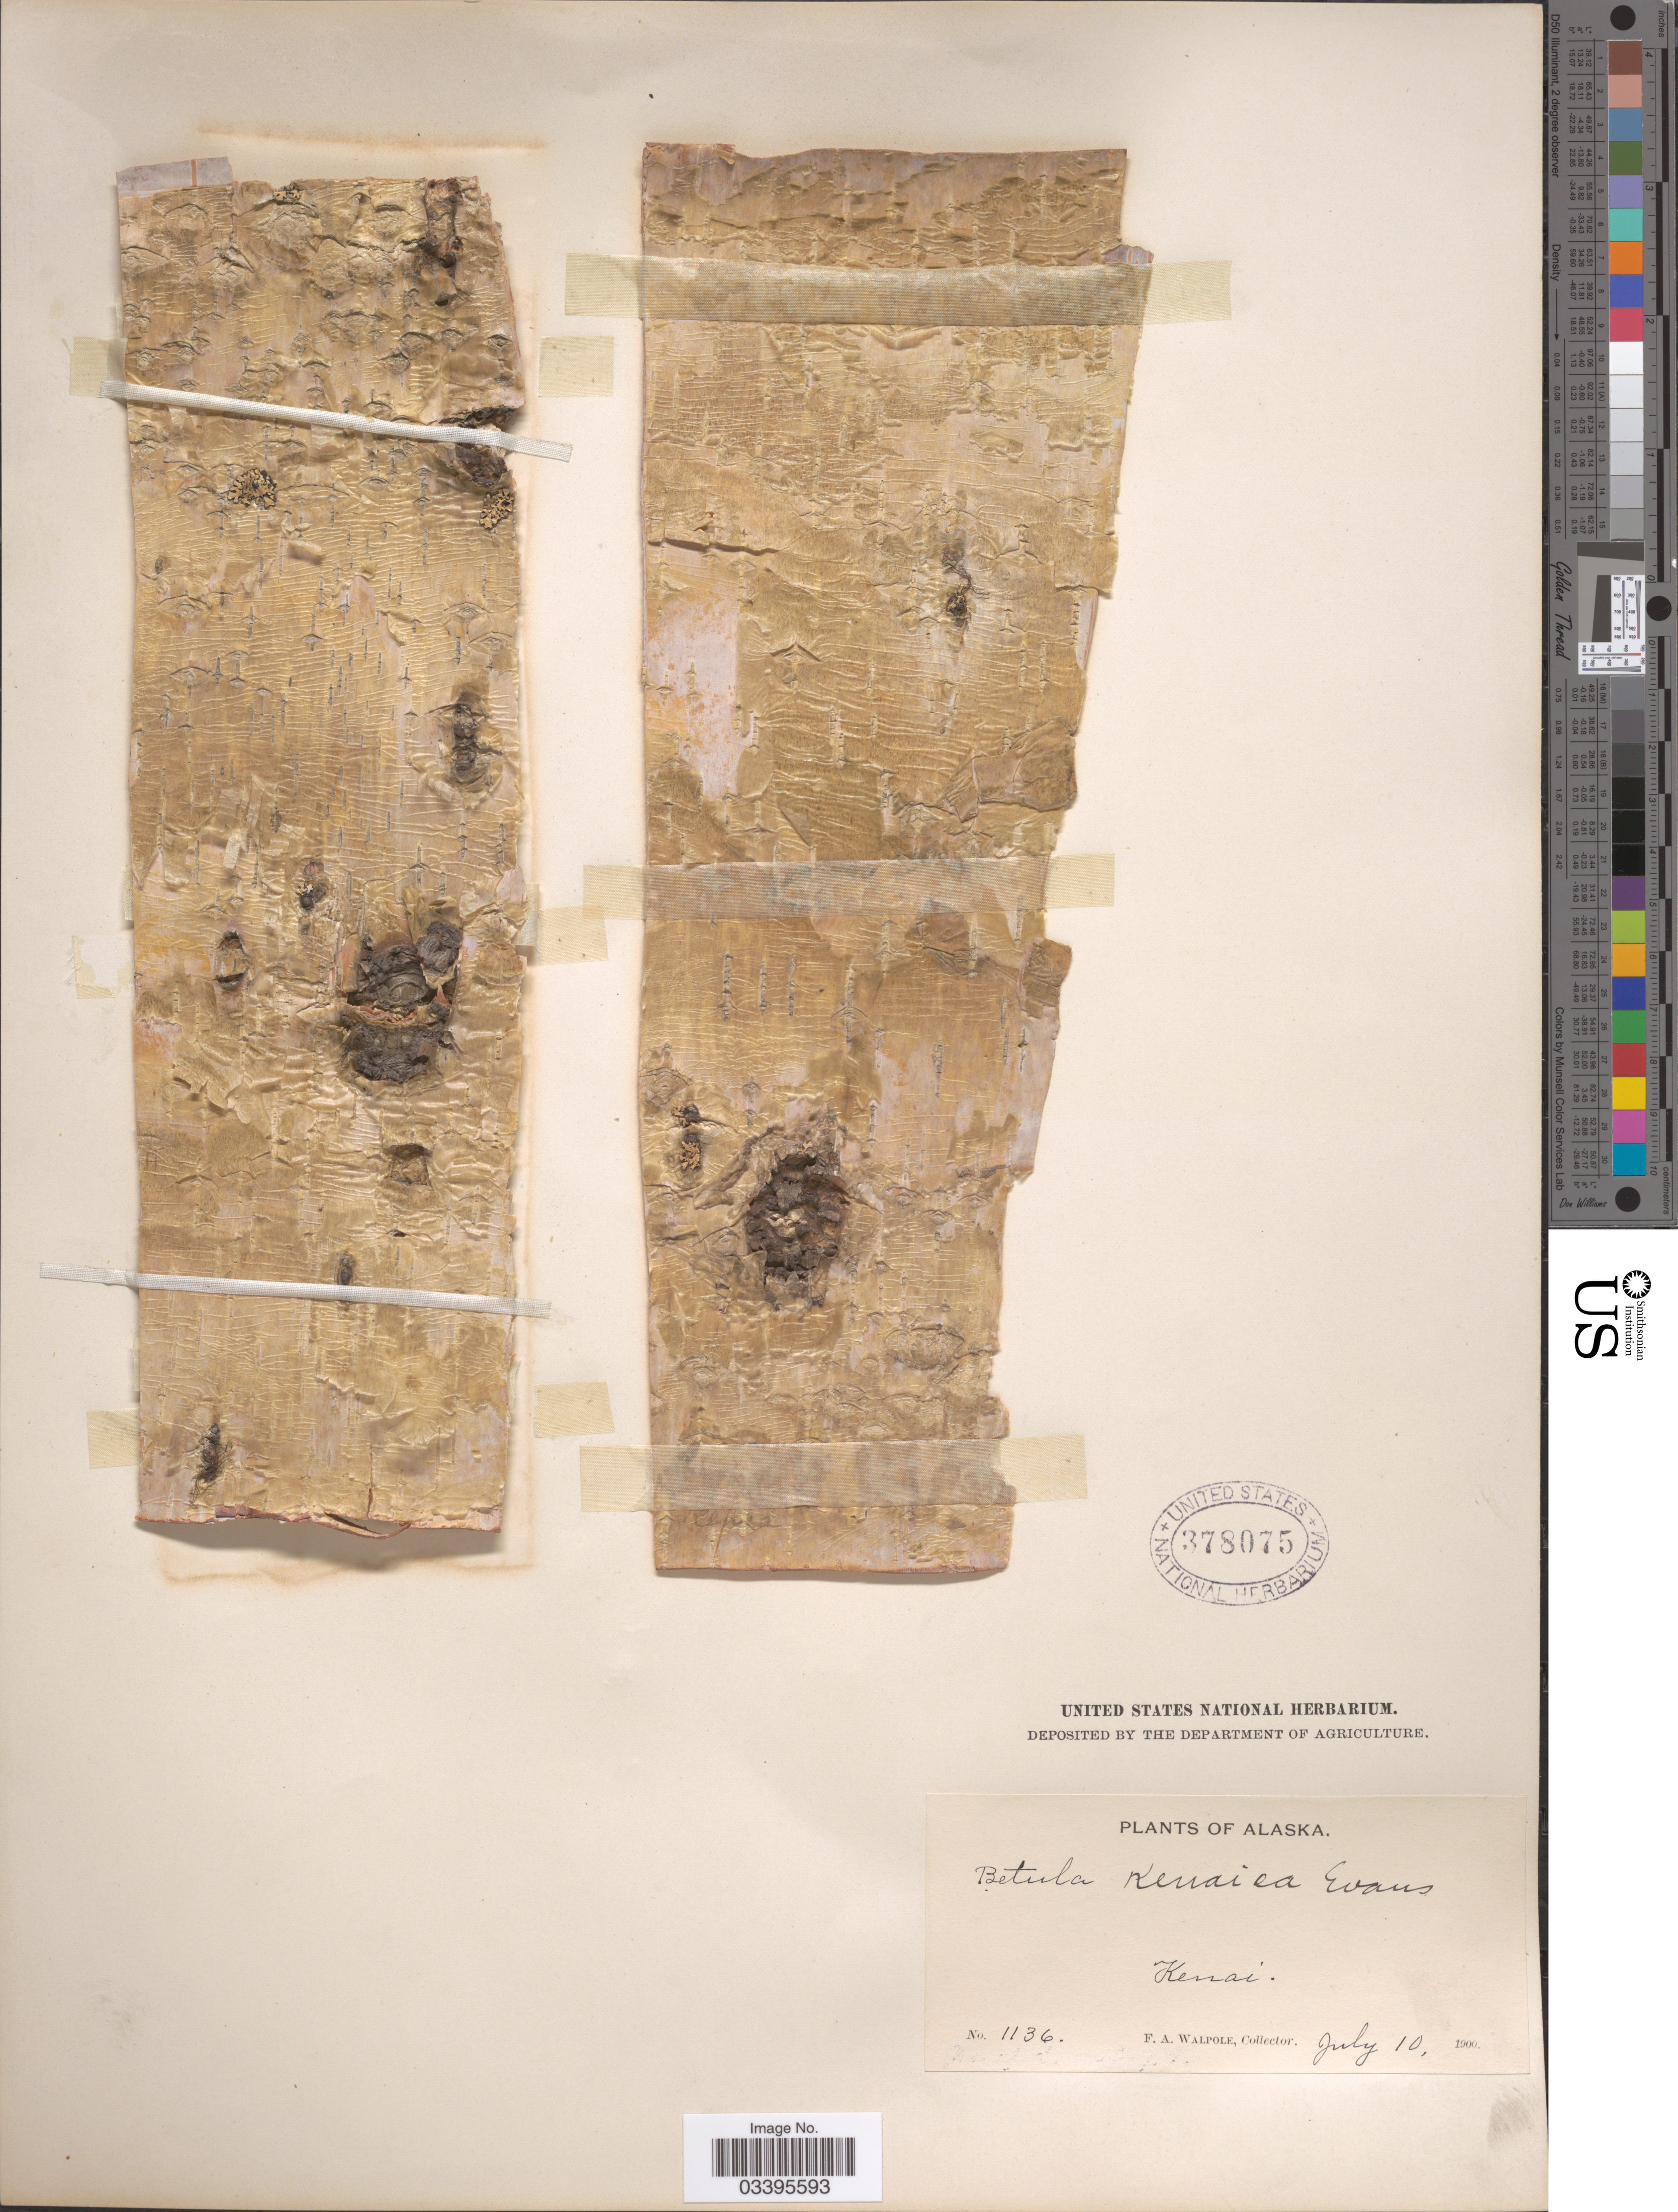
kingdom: Plantae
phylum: Tracheophyta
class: Magnoliopsida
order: Fagales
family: Betulaceae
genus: Betula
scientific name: Betula kenaica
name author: W.H. Evans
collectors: F. Walpole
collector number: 1136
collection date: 1900-07-10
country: United States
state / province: Alaska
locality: Kenai.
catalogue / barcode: US 378075